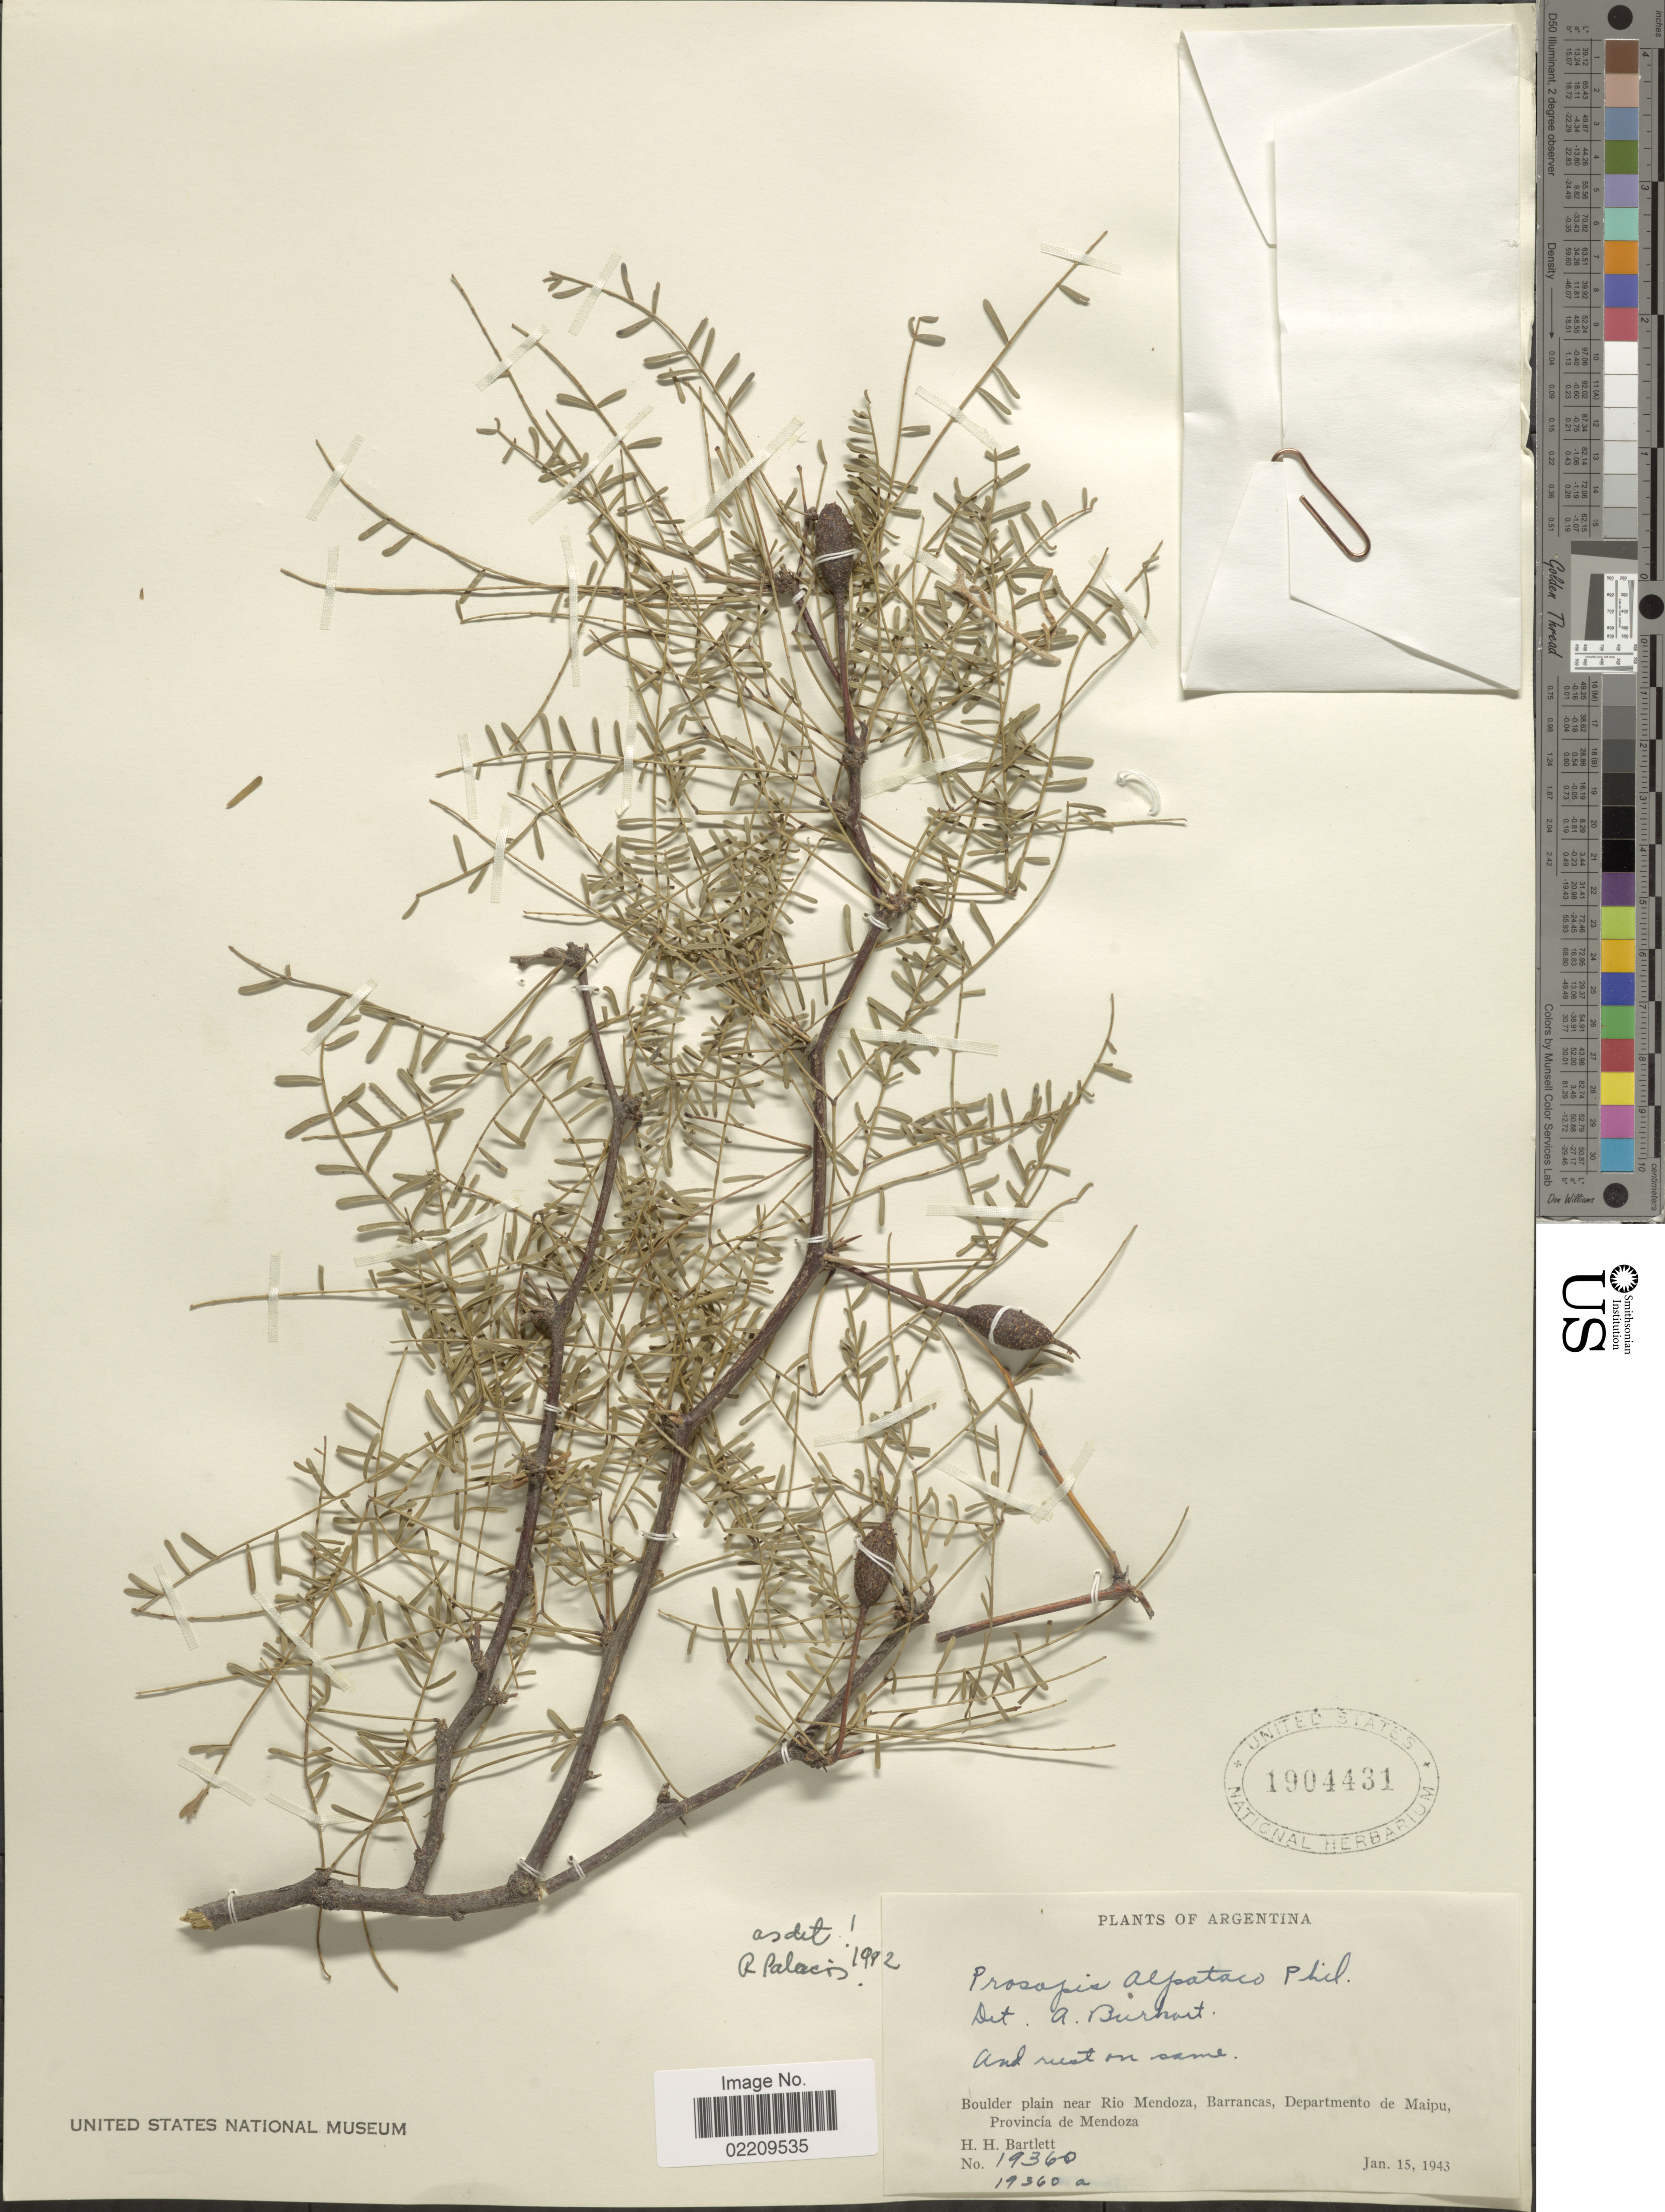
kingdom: Plantae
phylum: Tracheophyta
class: Magnoliopsida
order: Fabales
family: Fabaceae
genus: Neltuma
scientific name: Neltuma alpataco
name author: (Phil.) C. E. Hughes & G.P. Lewis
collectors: H. H. Bartlett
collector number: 19360/19360a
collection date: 1943-01-15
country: Argentina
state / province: Mendoza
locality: Boulder plain near Rio Mendoza, Barrancas, Departmento dre Maipu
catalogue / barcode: US 1904431